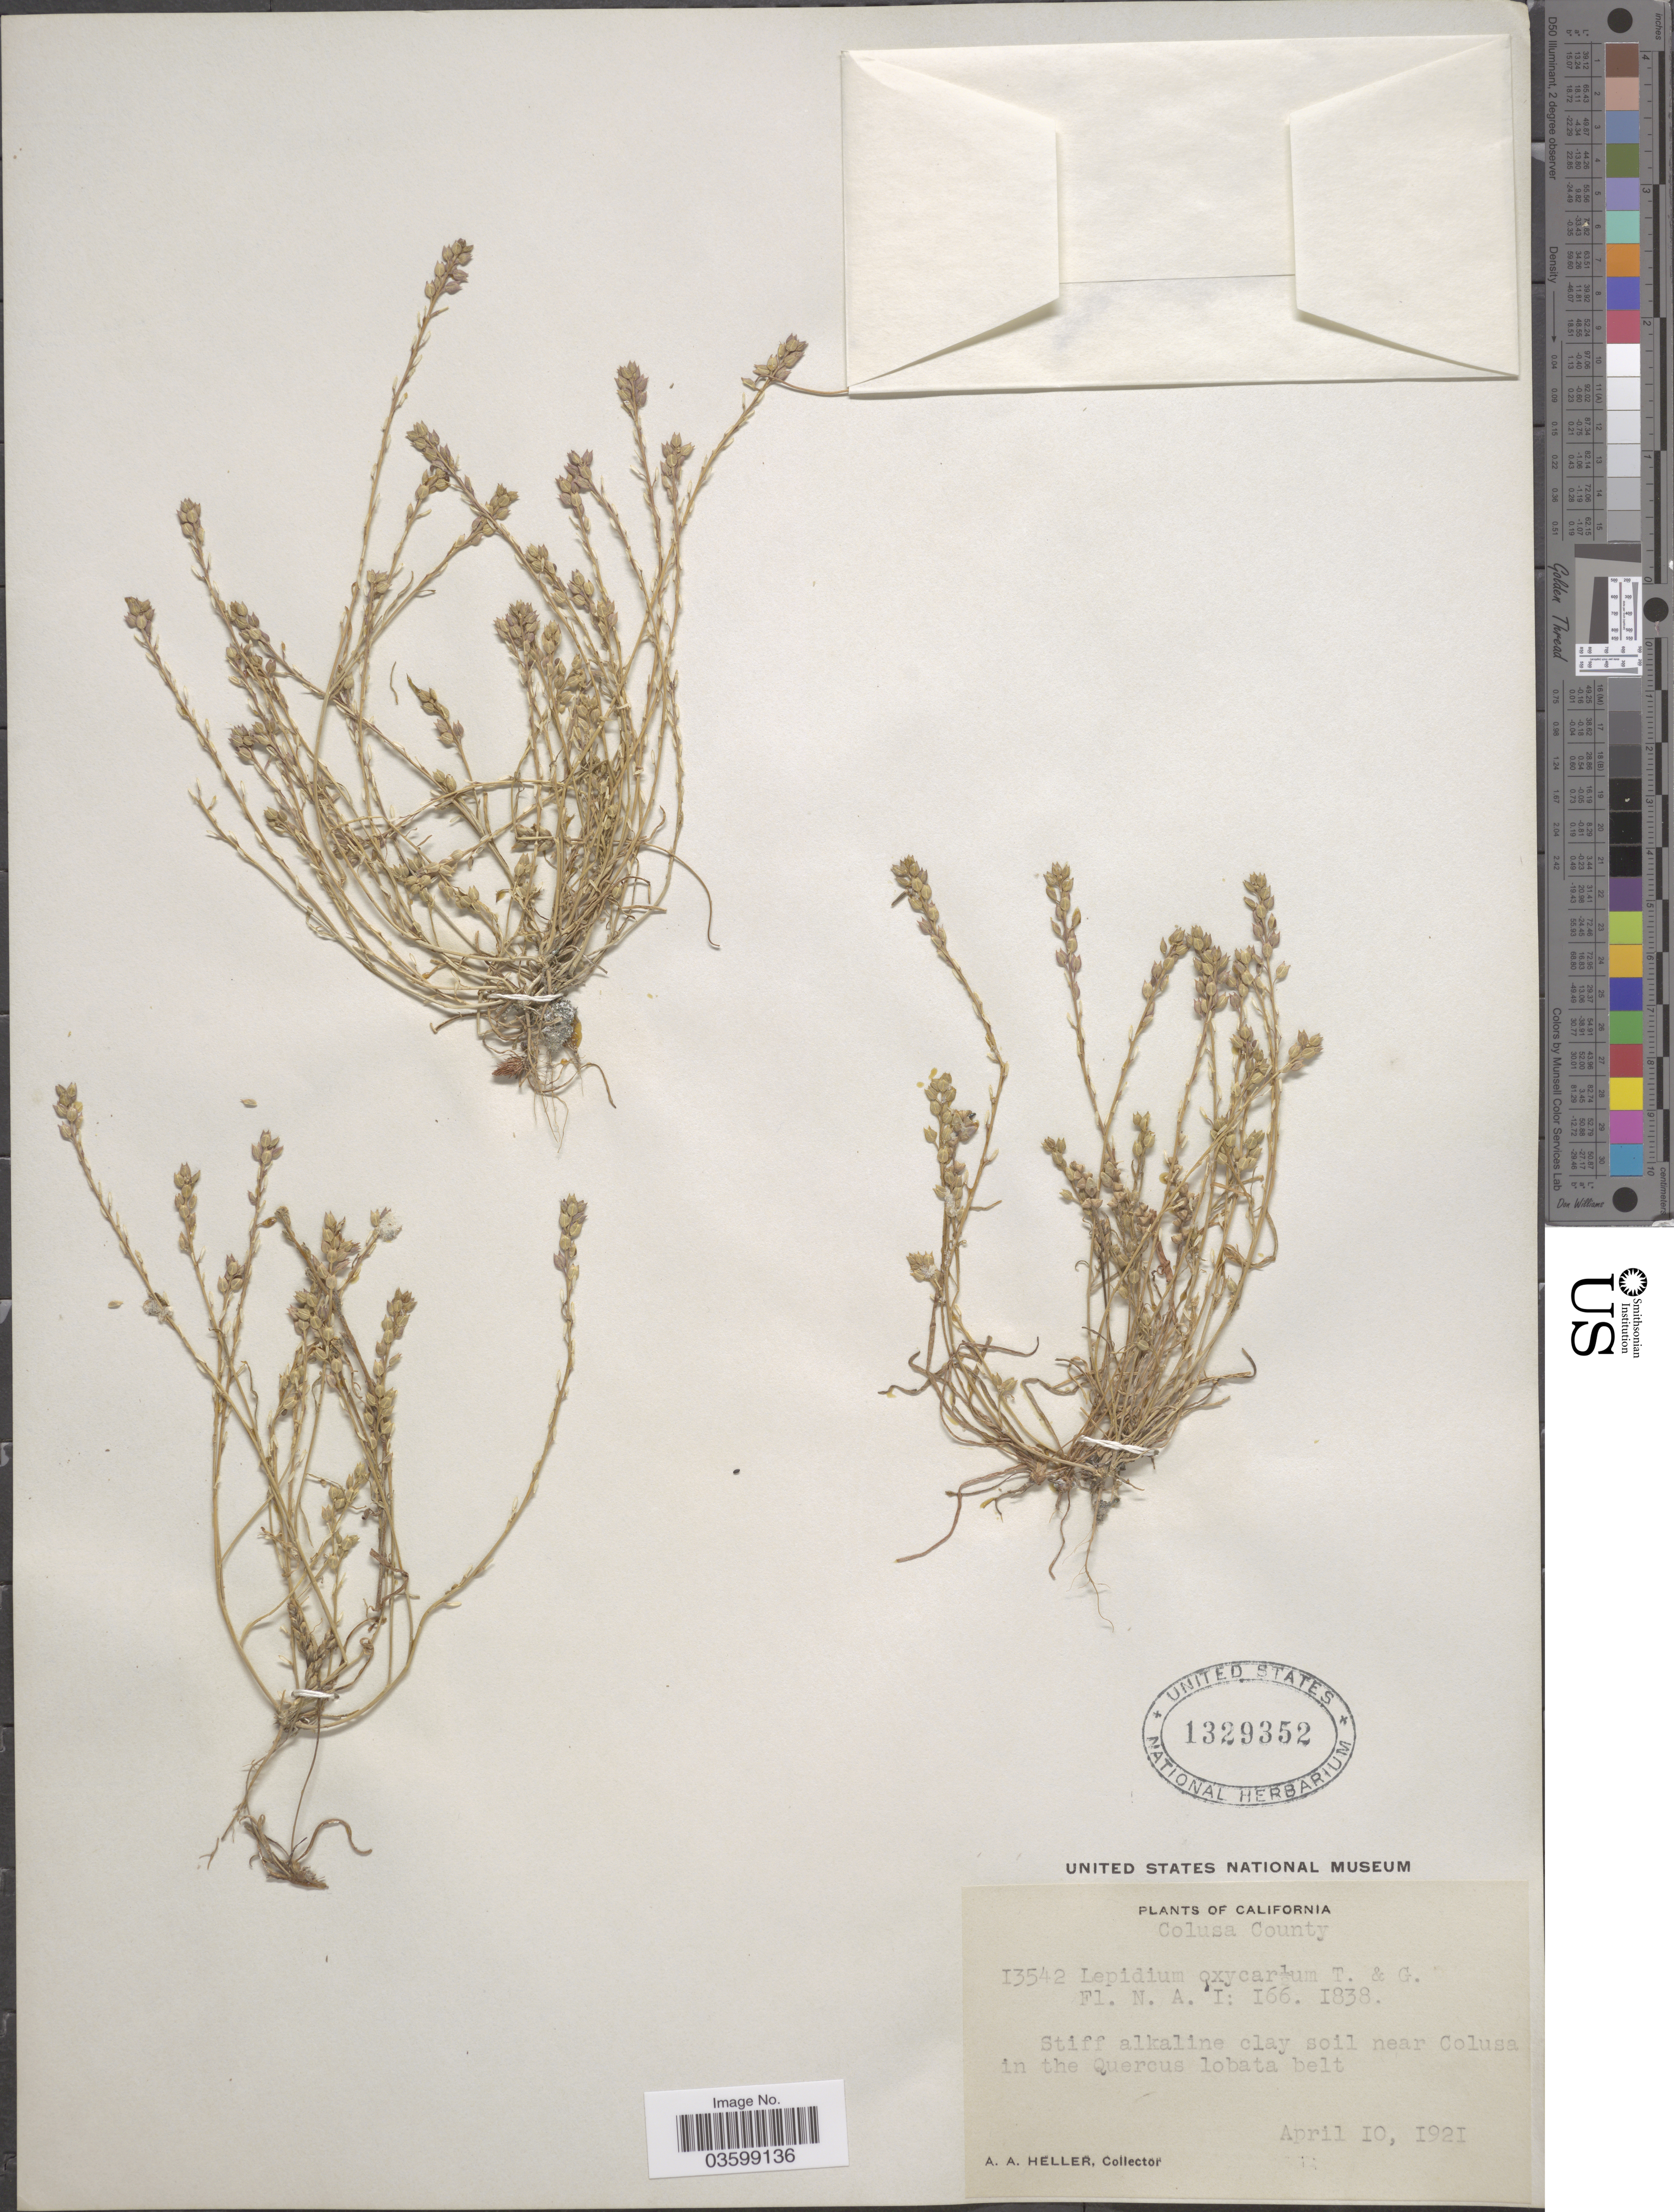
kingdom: Plantae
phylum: Tracheophyta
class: Magnoliopsida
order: Brassicales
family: Brassicaceae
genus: Lepidium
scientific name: Lepidium oxycarpum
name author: Nutt.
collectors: A. A. Heller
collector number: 13542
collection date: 1921-04-10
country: United States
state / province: California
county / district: Colusa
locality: Colusa County. Near Colusa in the Quercus lobata belt.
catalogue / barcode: US 1329352